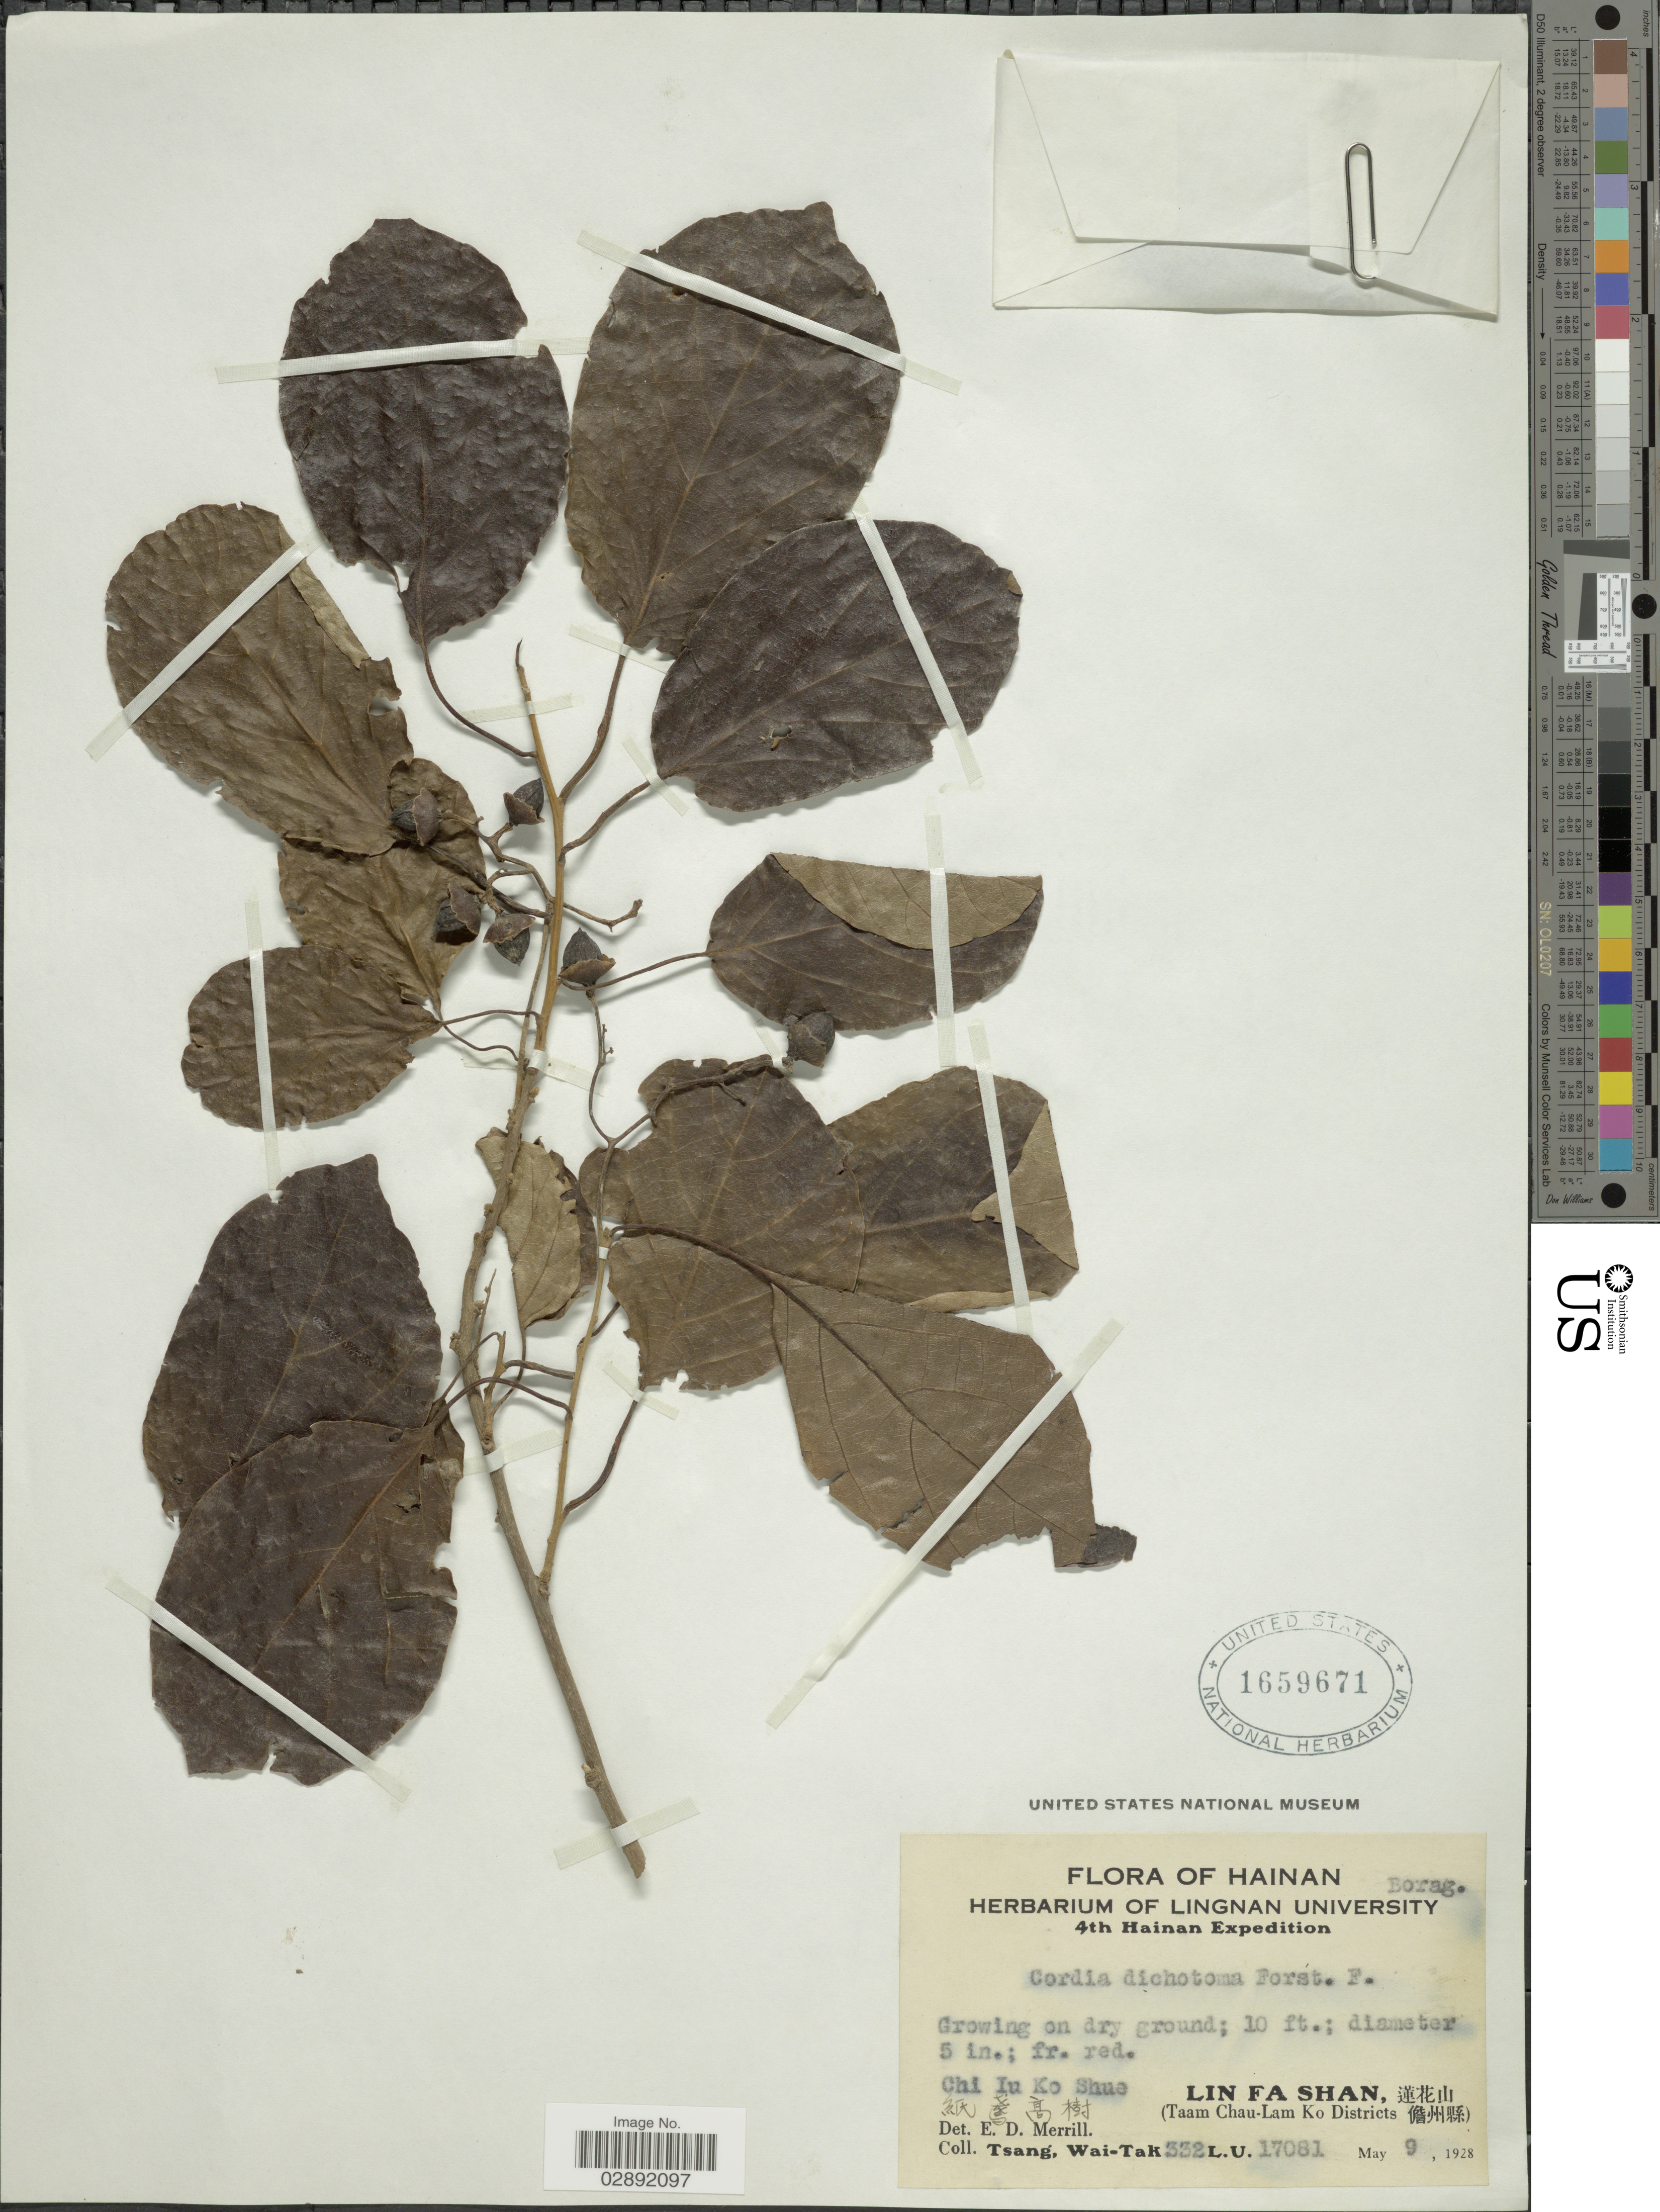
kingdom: Plantae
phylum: Tracheophyta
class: Magnoliopsida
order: Boraginales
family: Cordiaceae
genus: Cordia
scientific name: Cordia dichotoma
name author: G. Forst.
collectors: W. T. Tsang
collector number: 332L.U.17081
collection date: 1928-05-09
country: China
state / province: Hainan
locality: Chi Iu Ko Shue, Lin Fa Shan (Taam Chau-Lam Ko Districts).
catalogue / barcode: US 1659671